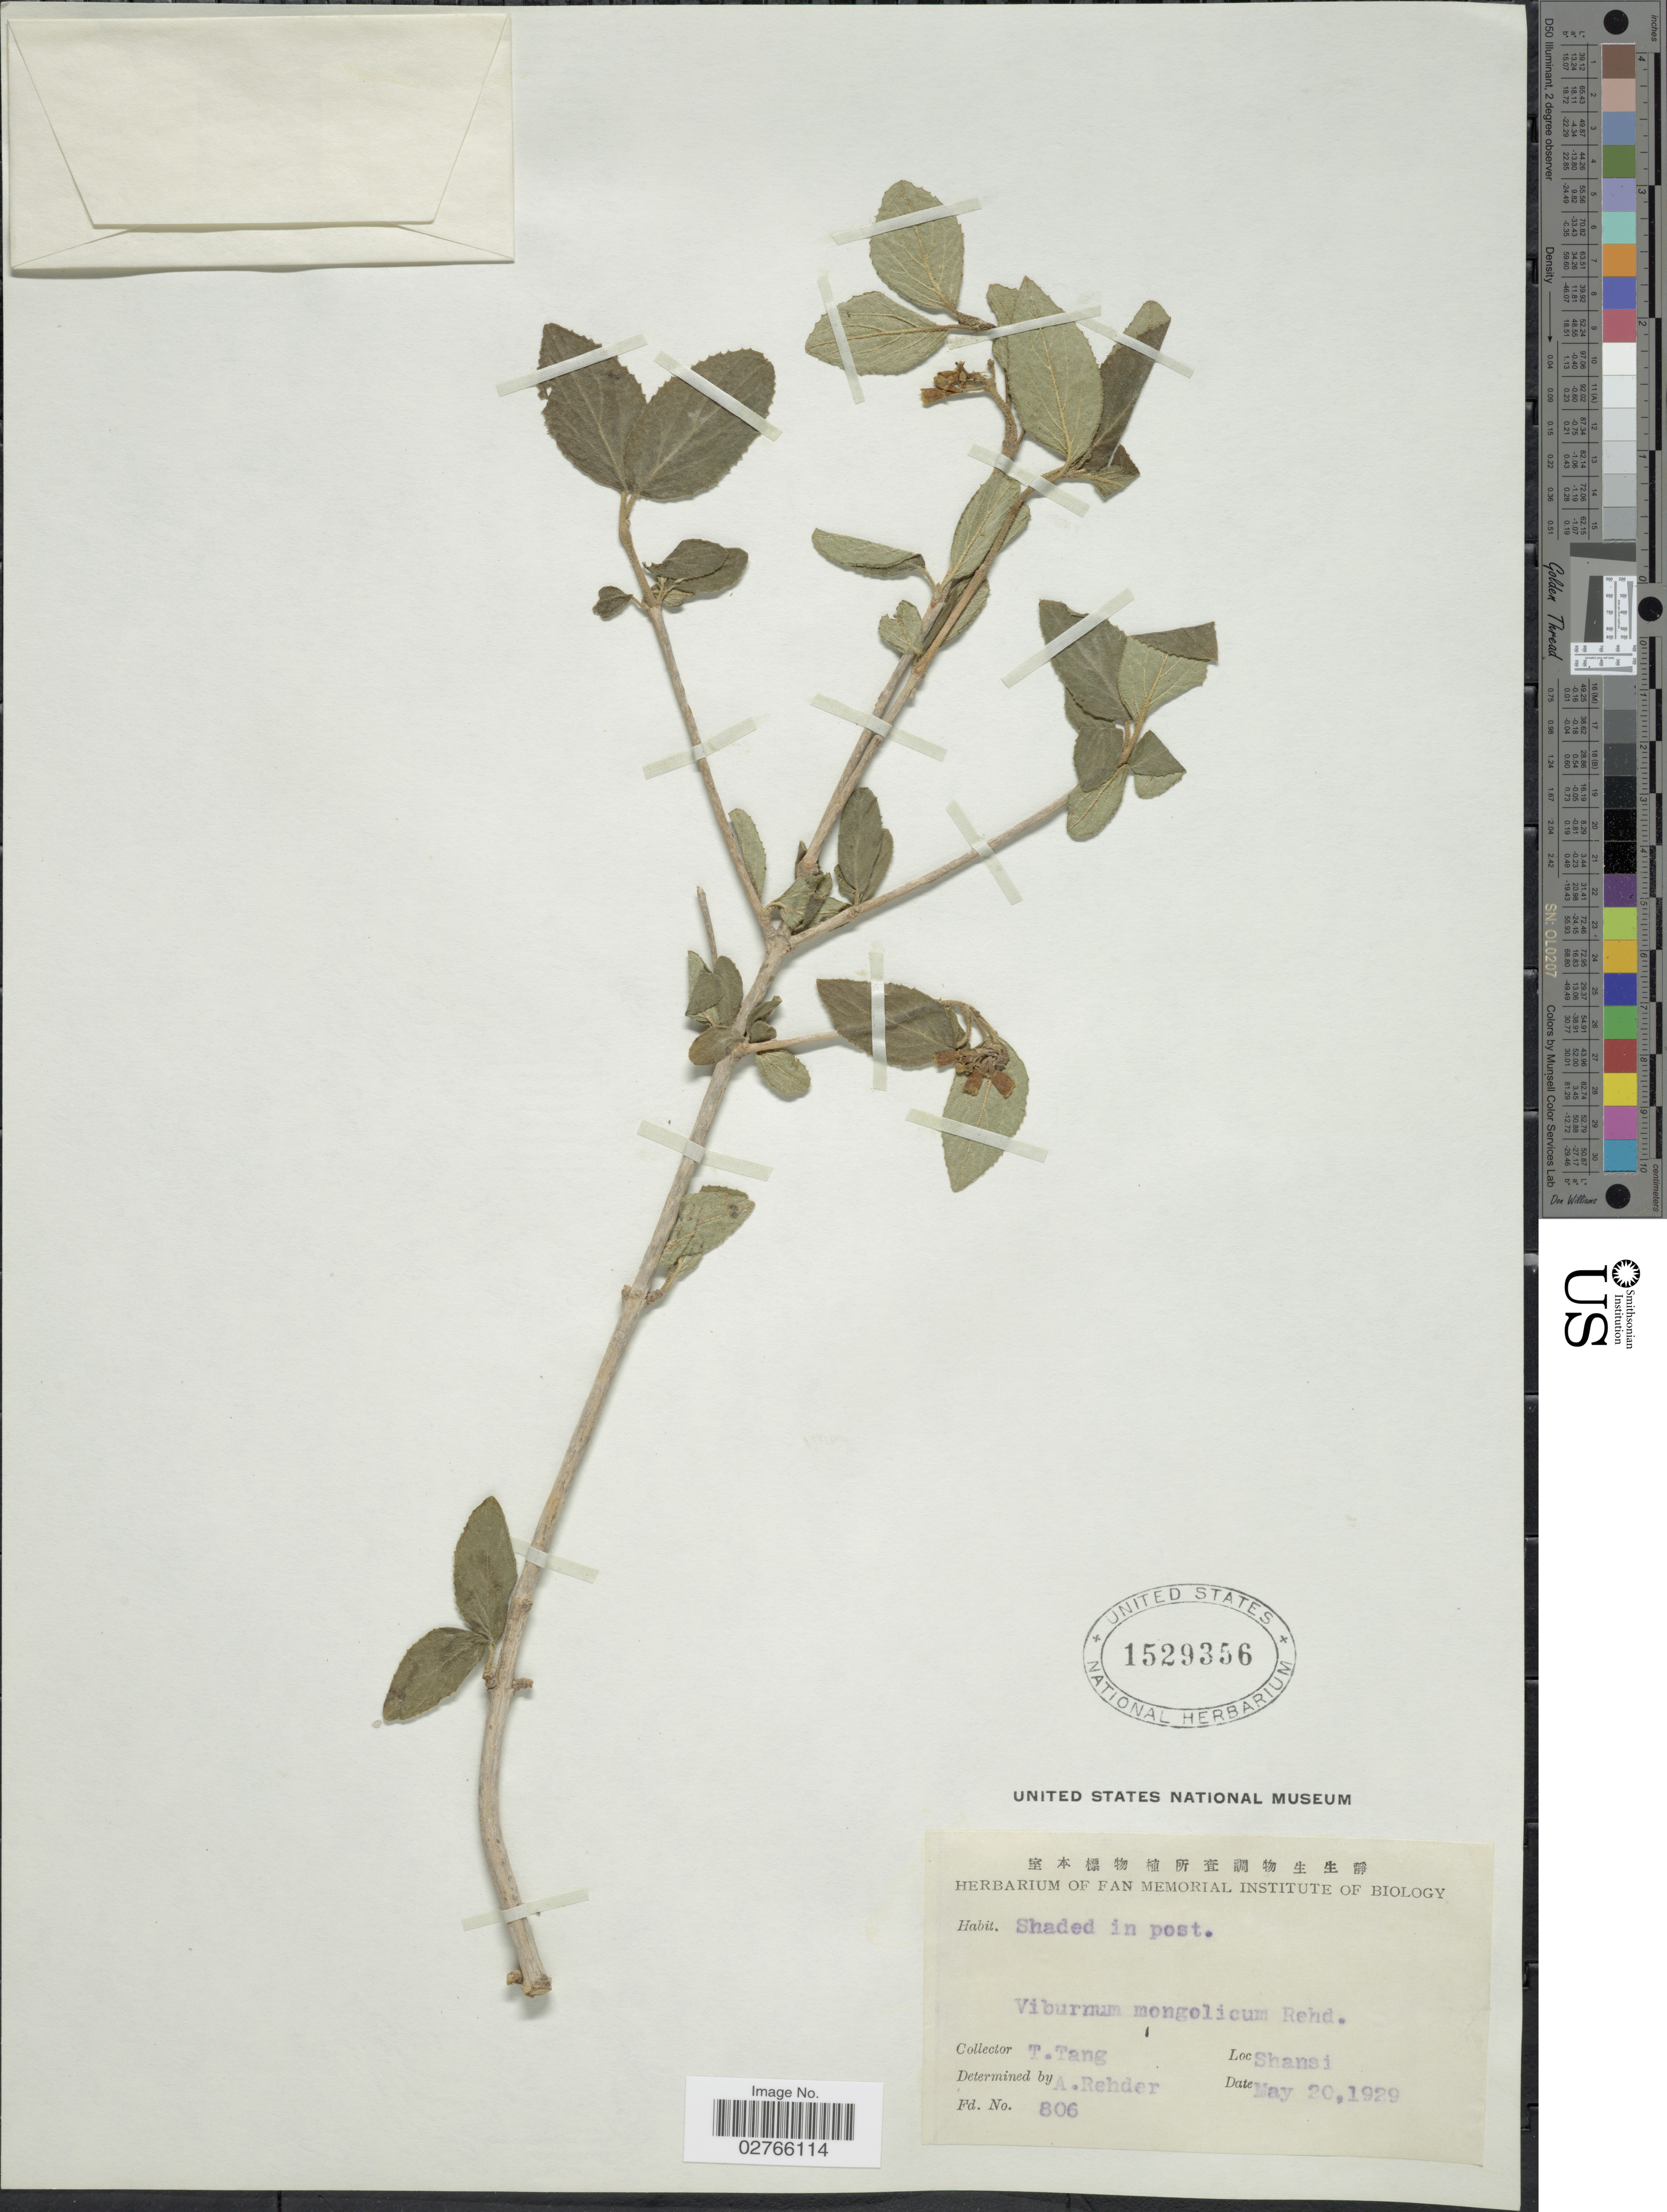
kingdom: Plantae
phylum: Tracheophyta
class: Magnoliopsida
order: Dipsacales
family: Viburnaceae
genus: Viburnum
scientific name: Viburnum mongolicum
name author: (Pall.) Rehder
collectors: T. Tang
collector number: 806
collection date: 1929-05-20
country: China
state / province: Shanxi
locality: Shansi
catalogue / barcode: US 1529356